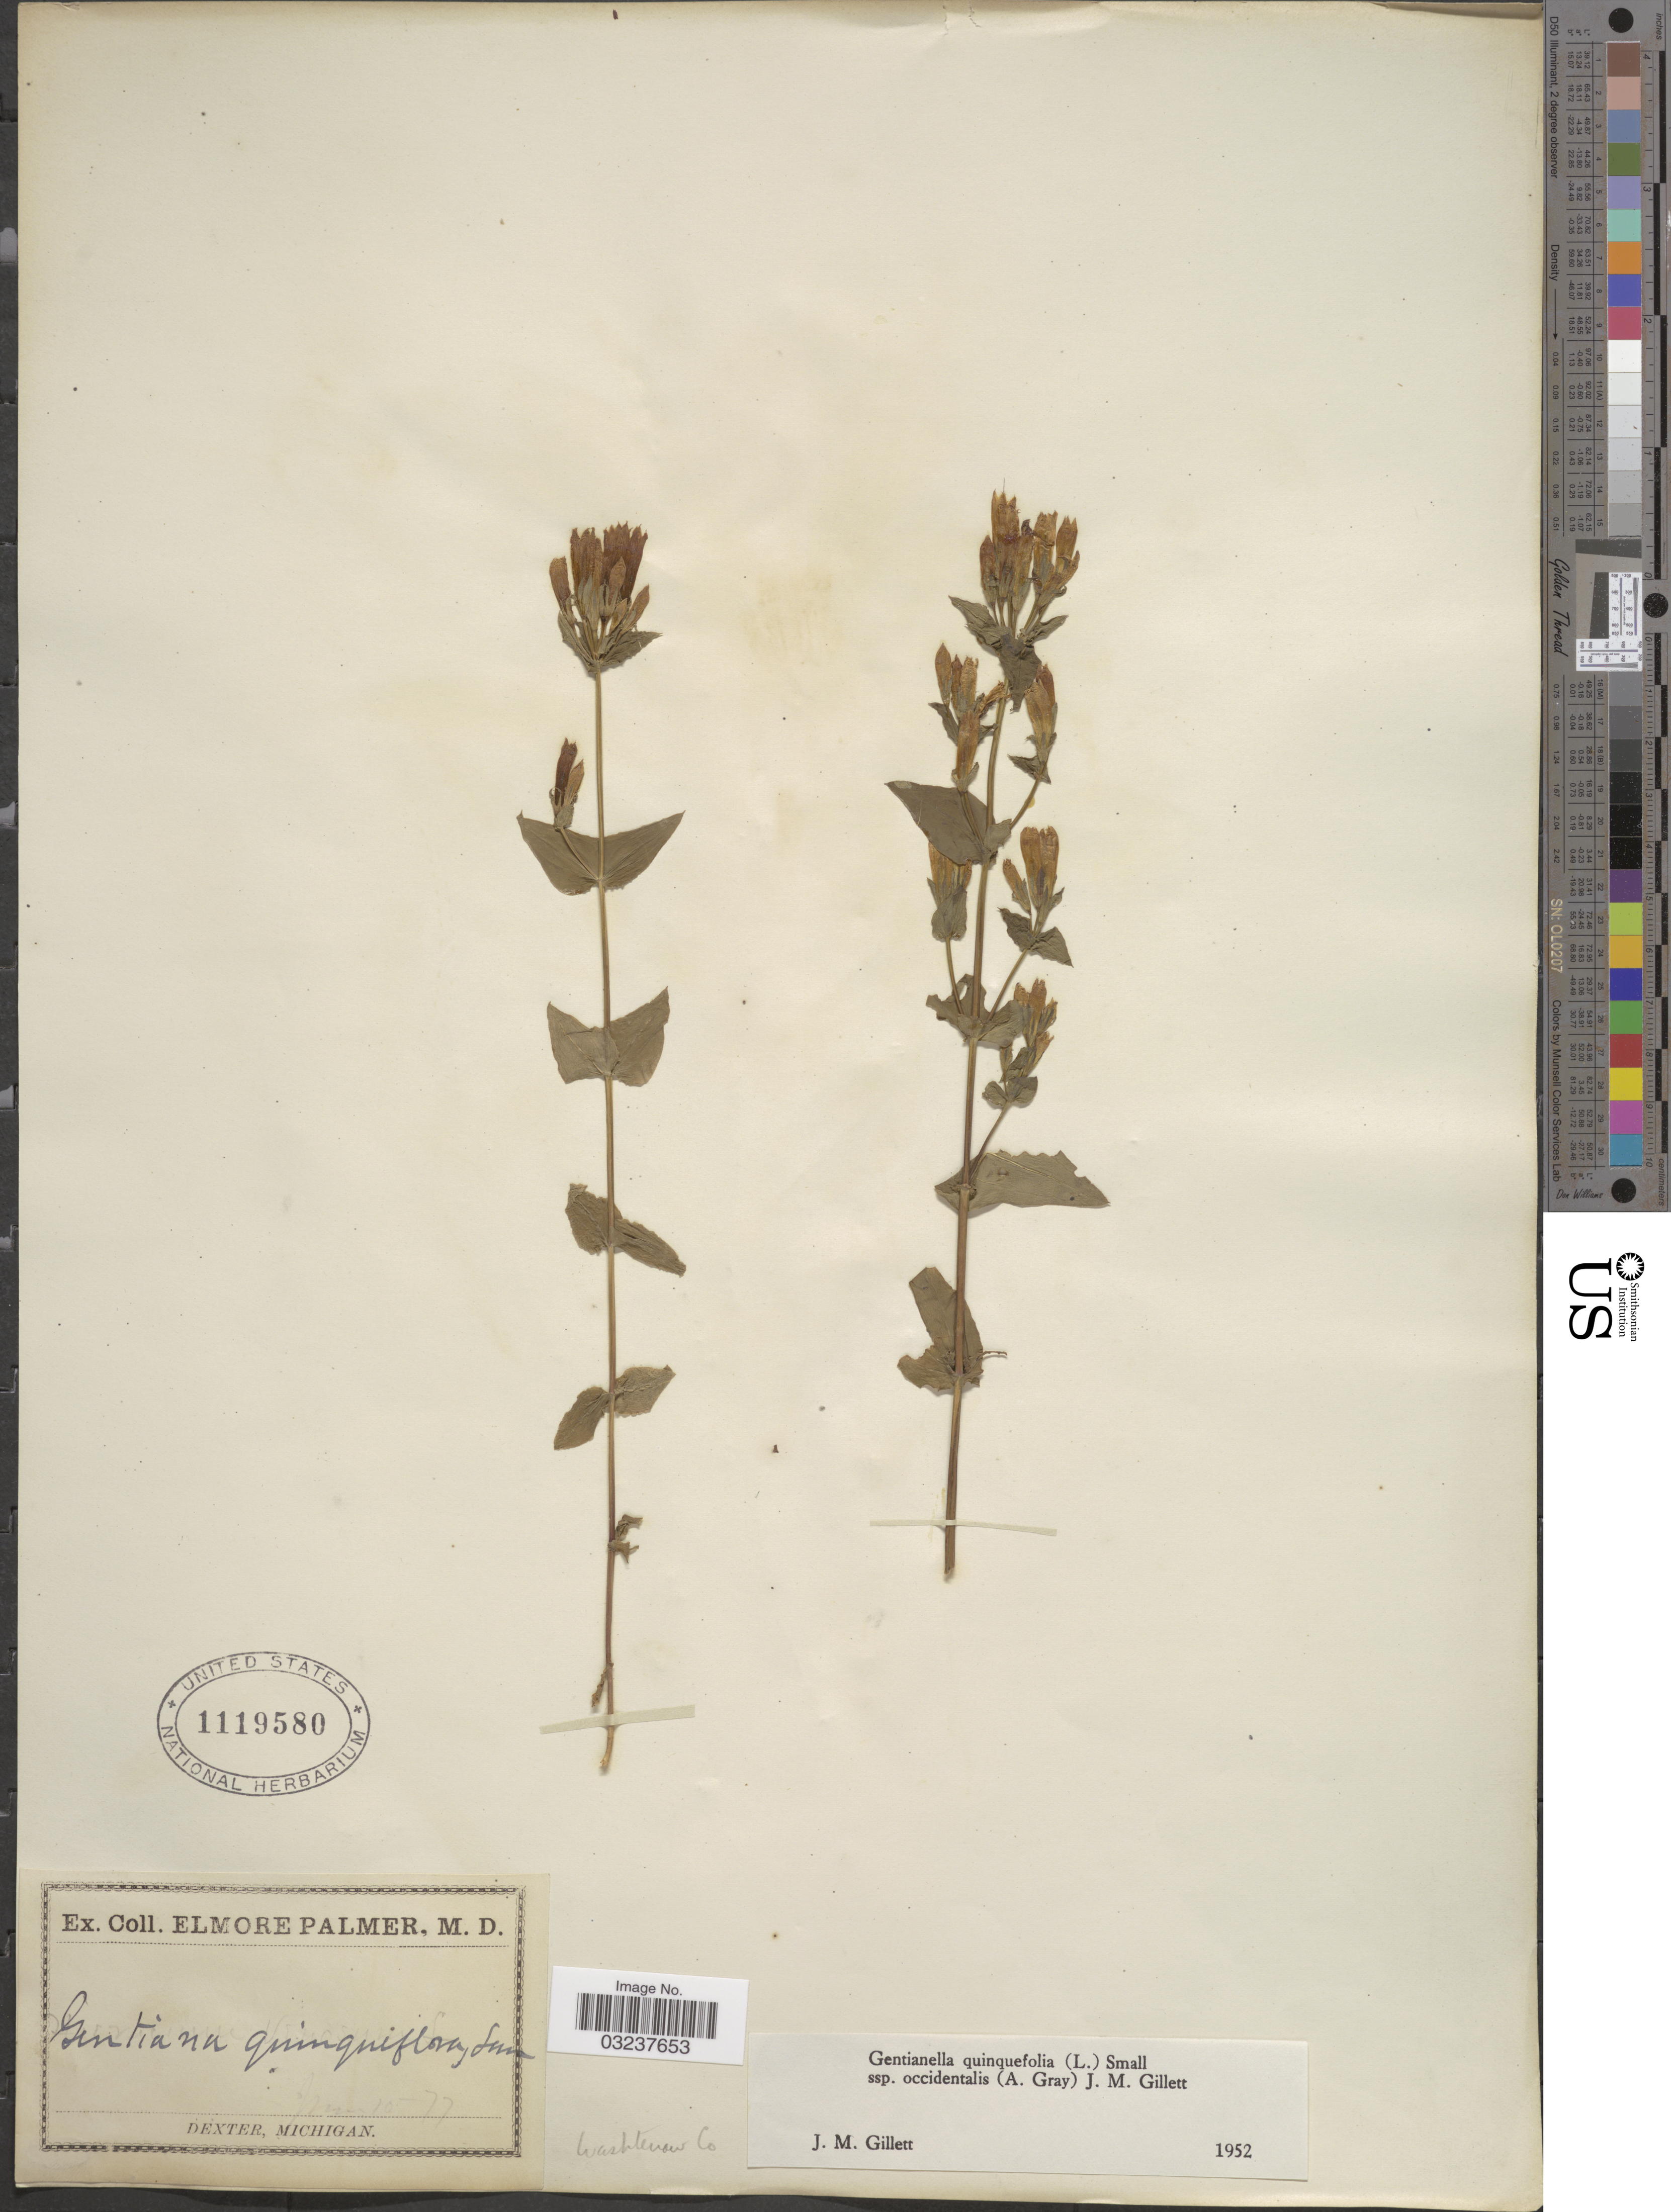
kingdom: Plantae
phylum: Tracheophyta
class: Magnoliopsida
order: Gentianales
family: Gentianaceae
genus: Gentianella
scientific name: Gentianella quinquefolia subsp. occidentalis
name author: (A. Gray) J.M. Gillett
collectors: E. Palmer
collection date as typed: Transcribed d/m/y: 10/6/77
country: United States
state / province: Michigan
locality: Dexter, Washtenaw Co.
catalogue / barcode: US 1119580